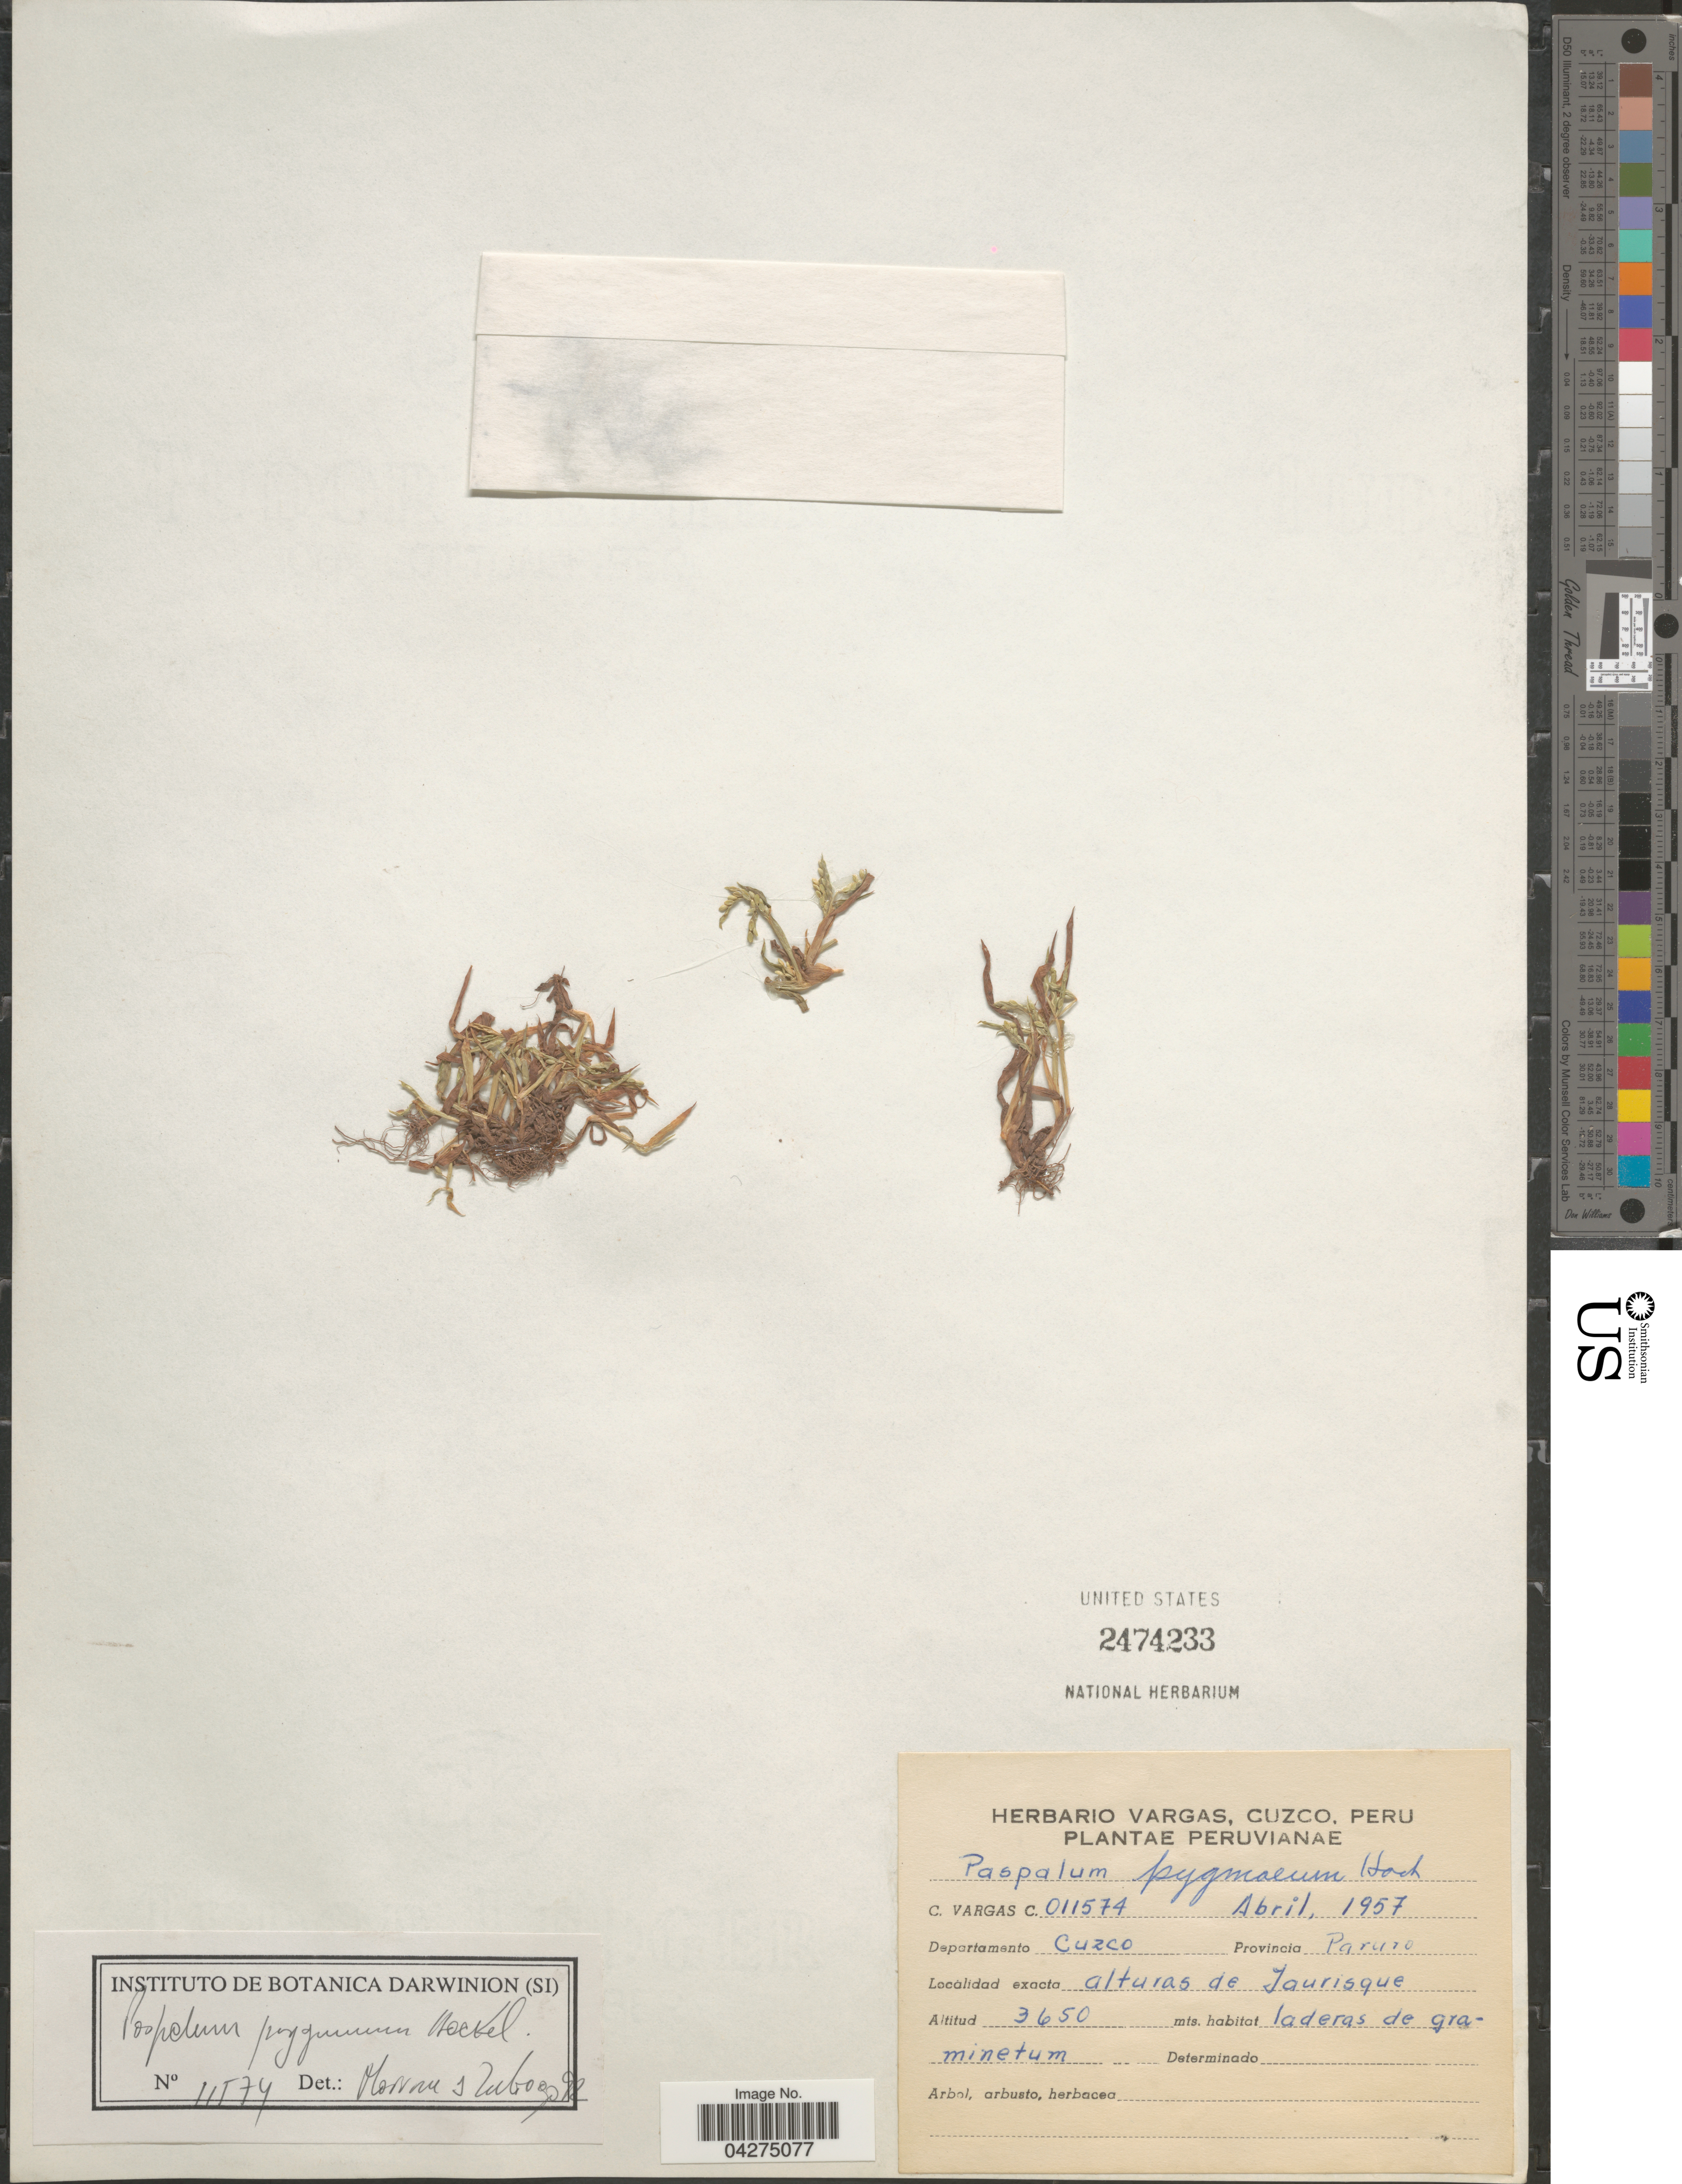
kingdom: Plantae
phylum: Tracheophyta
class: Liliopsida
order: Poales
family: Poaceae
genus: Paspalum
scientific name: Paspalum pygmaeum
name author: Hack.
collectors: C. Vargas Calderón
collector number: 011574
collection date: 1957-04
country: Peru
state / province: Cusco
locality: Departamento Cuzco. Provincia Paruro. Alturas de Jaurisque.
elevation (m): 3650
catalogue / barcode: US 2474233